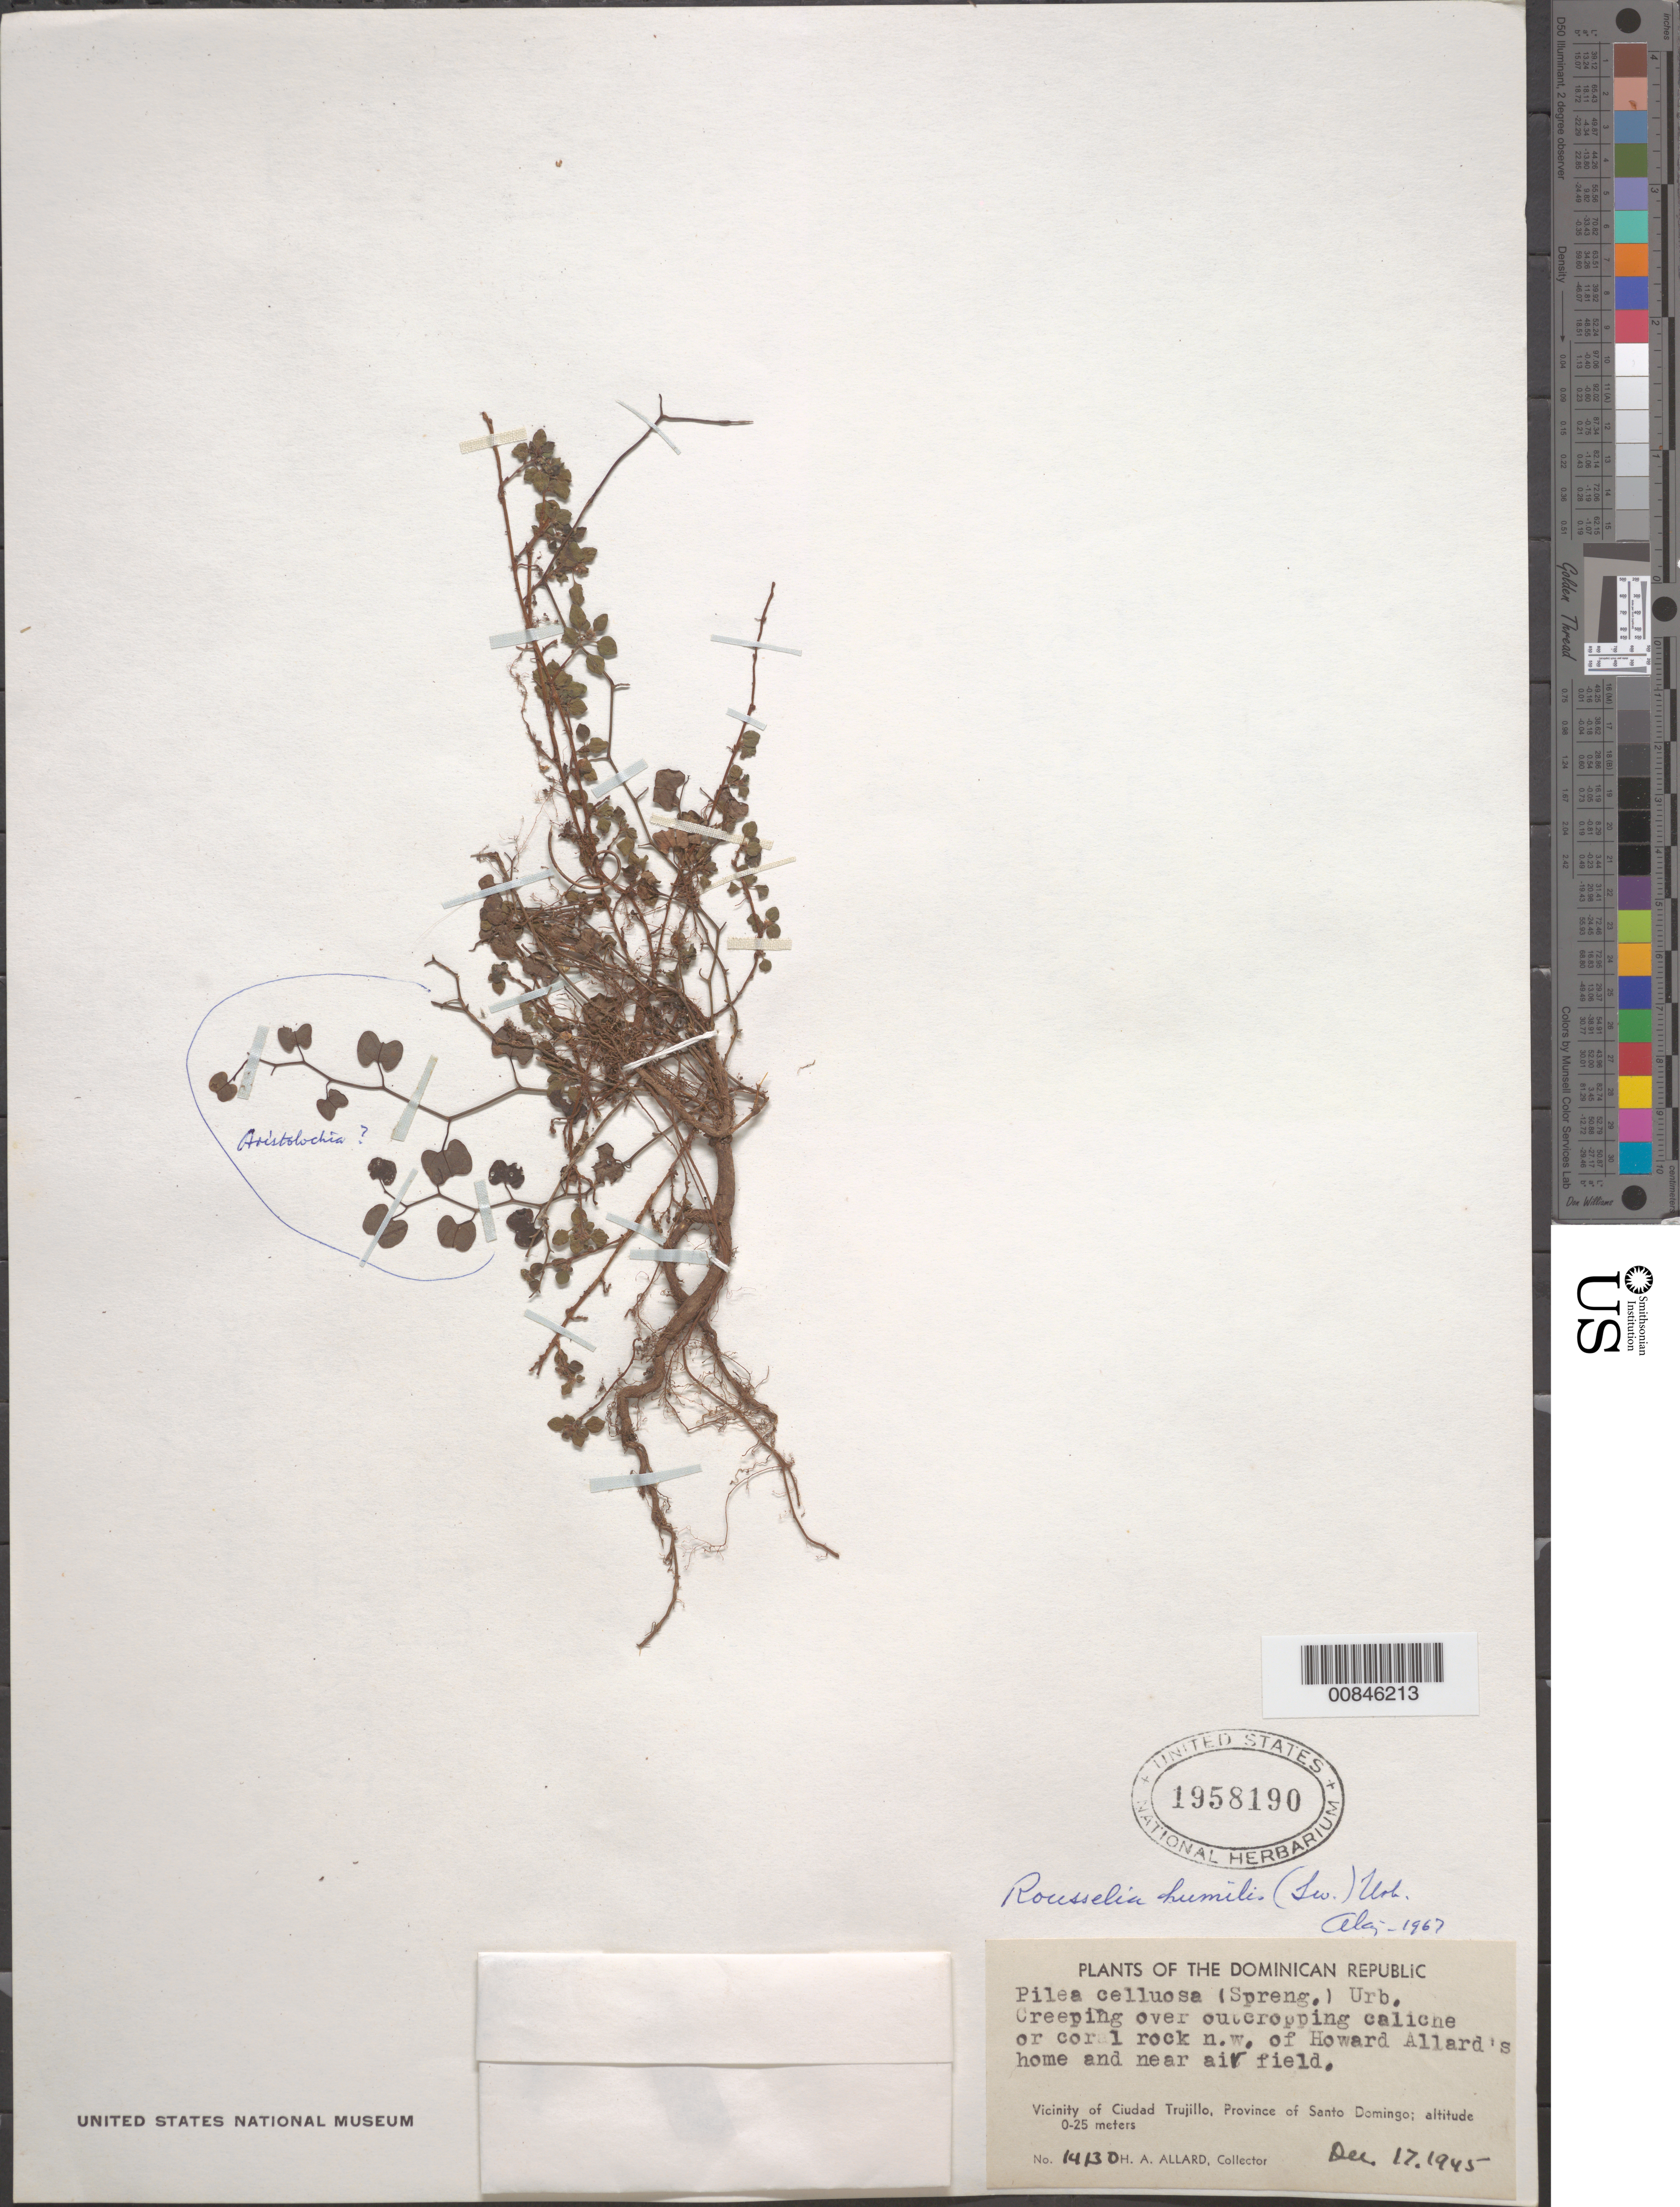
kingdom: Plantae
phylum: Tracheophyta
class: Magnoliopsida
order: Rosales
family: Urticaceae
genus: Rousselia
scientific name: Rousselia humilis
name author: (Sw.) Urb.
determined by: Liogier, Alain H.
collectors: H. A. Allard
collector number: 14130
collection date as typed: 17 Dec 1945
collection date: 1945-12-17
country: Dominican Republic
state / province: Distrito Nacional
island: Hispaniola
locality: Vicinity of Ciudad Trujillo, Province of Santo Domingo (obsolete).N.W. of Howard Allard's home and near air field.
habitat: Creeping over outcropping caliche or coral rock.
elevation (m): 0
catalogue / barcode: US 1958190